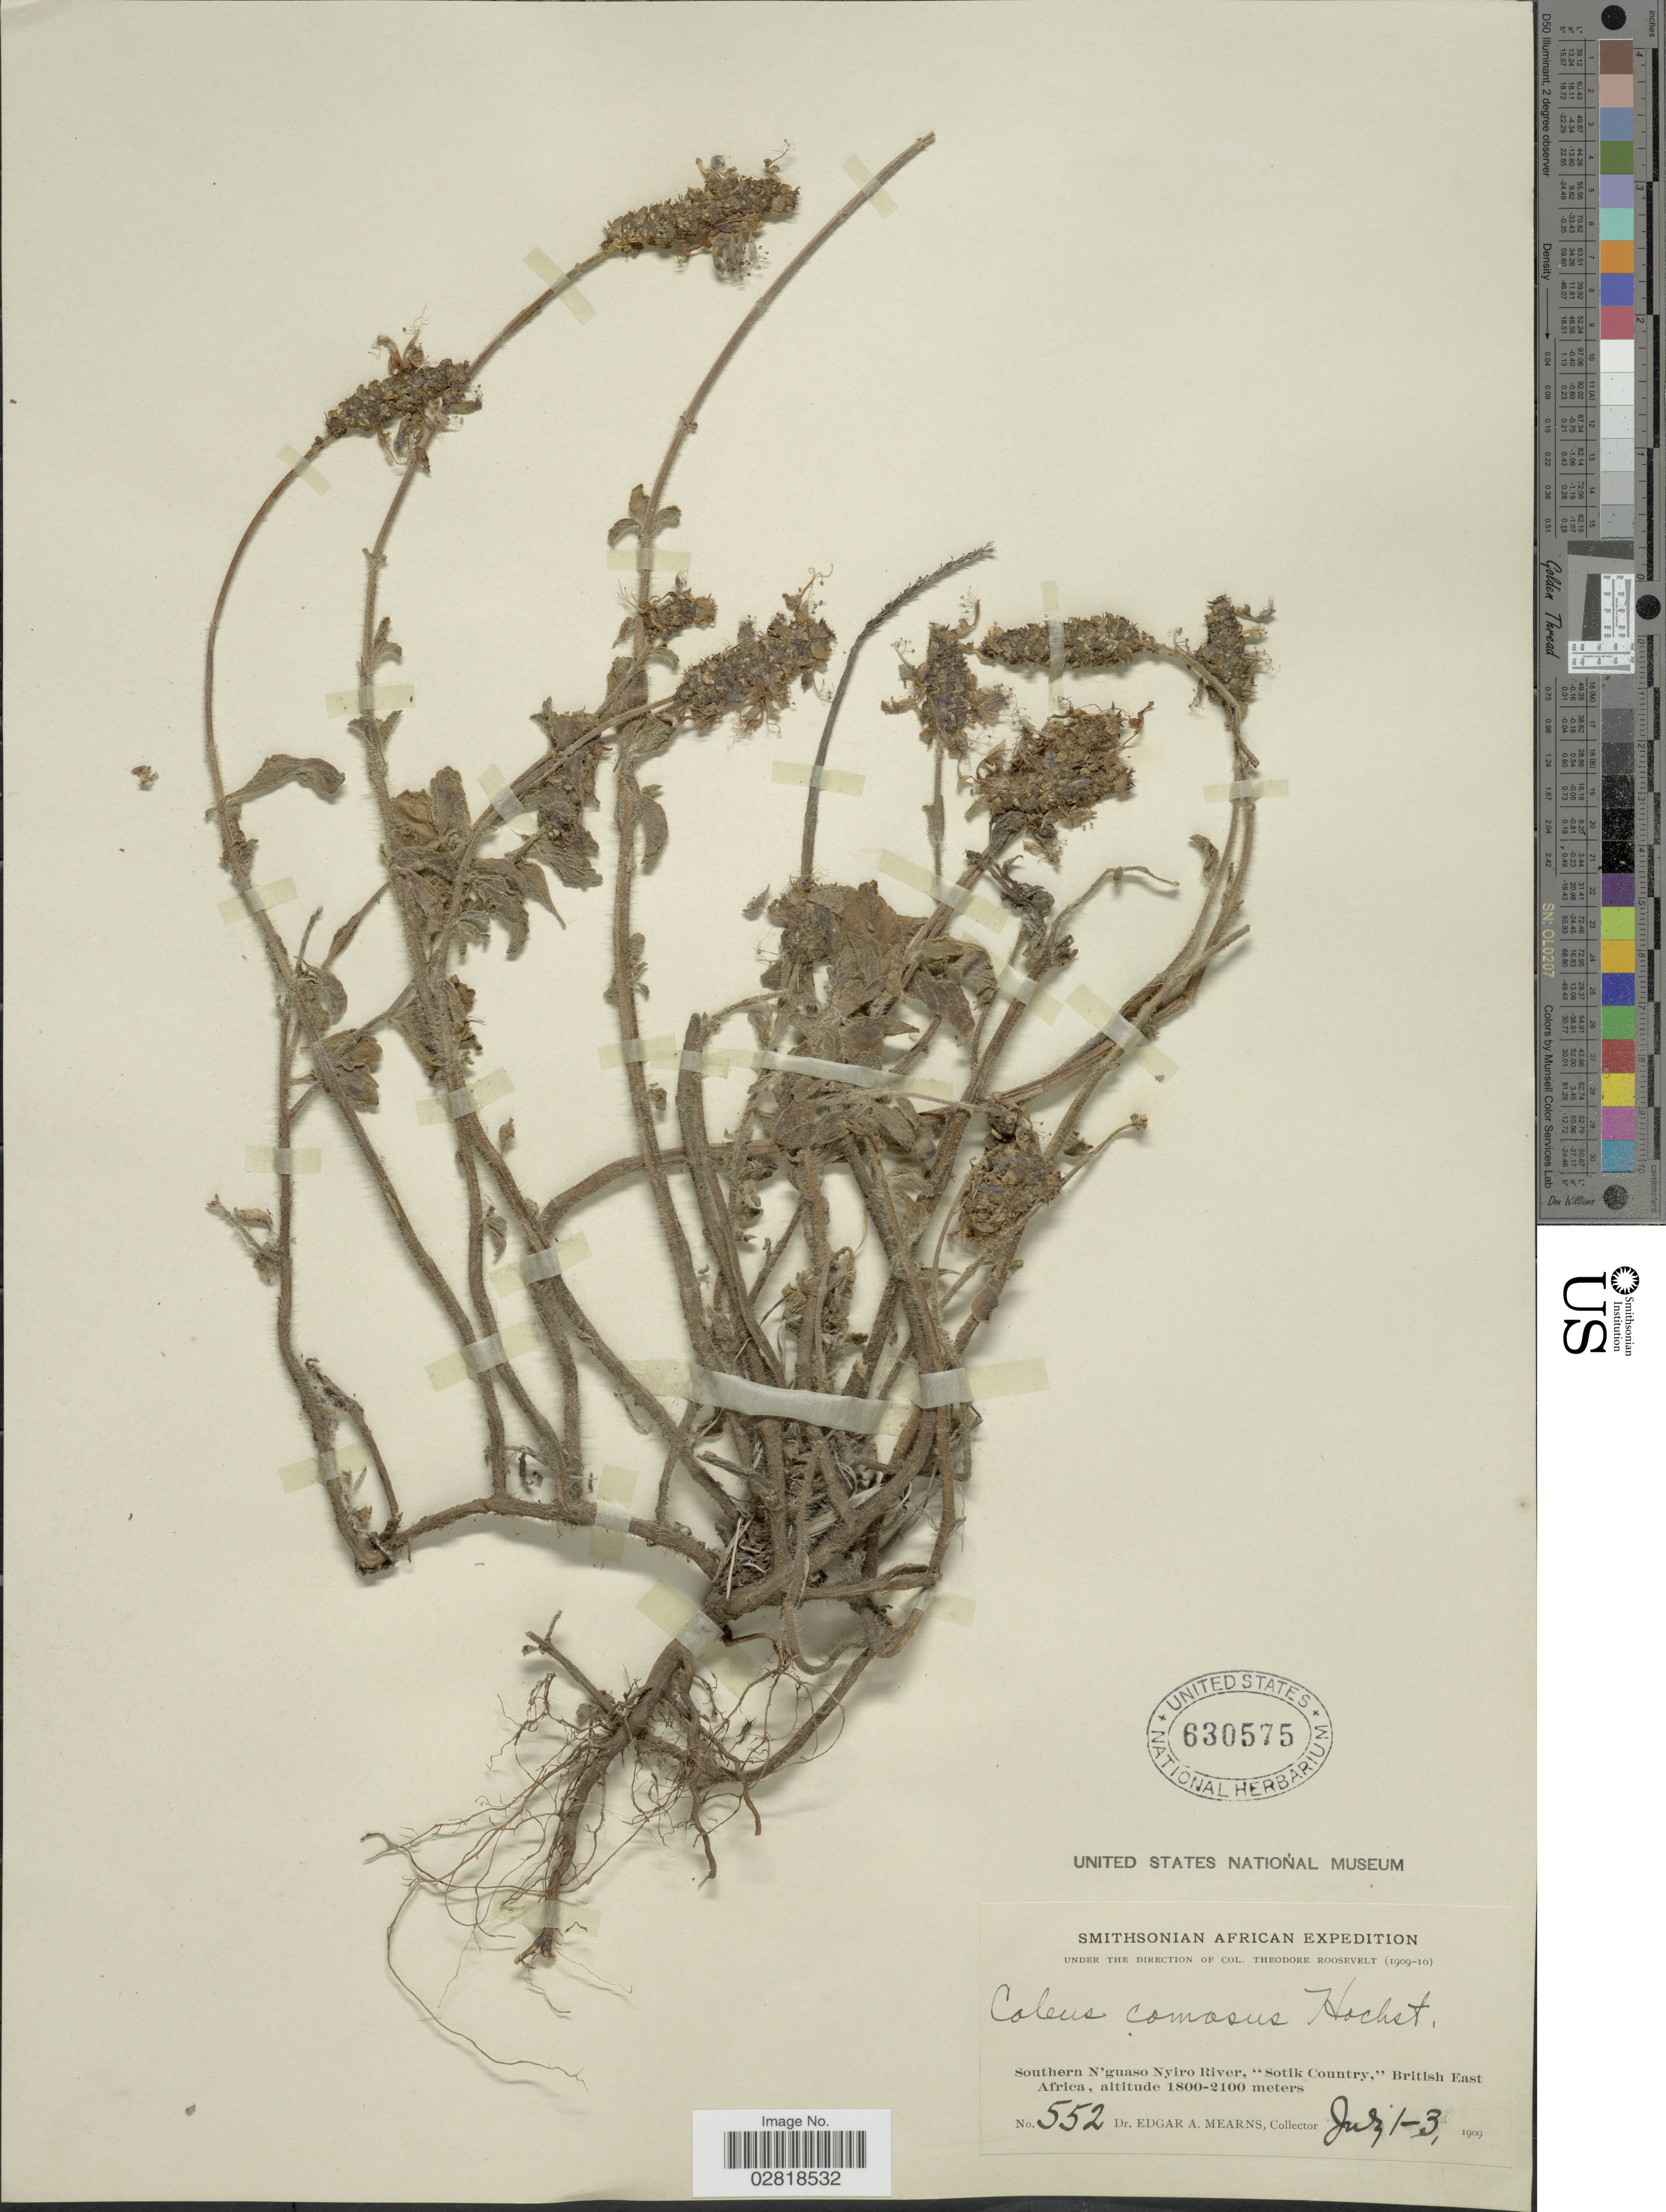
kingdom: Plantae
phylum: Tracheophyta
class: Magnoliopsida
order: Lamiales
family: Lamiaceae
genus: Plectranthus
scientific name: Plectranthus comosus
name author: Sims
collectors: E. A. Mearns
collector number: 552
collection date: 1909-07-01/1909-07-03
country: Kenya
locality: Southern N'guaso Nyiro River, "Sotik Country", British East Africa.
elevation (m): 1800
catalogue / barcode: US 630575